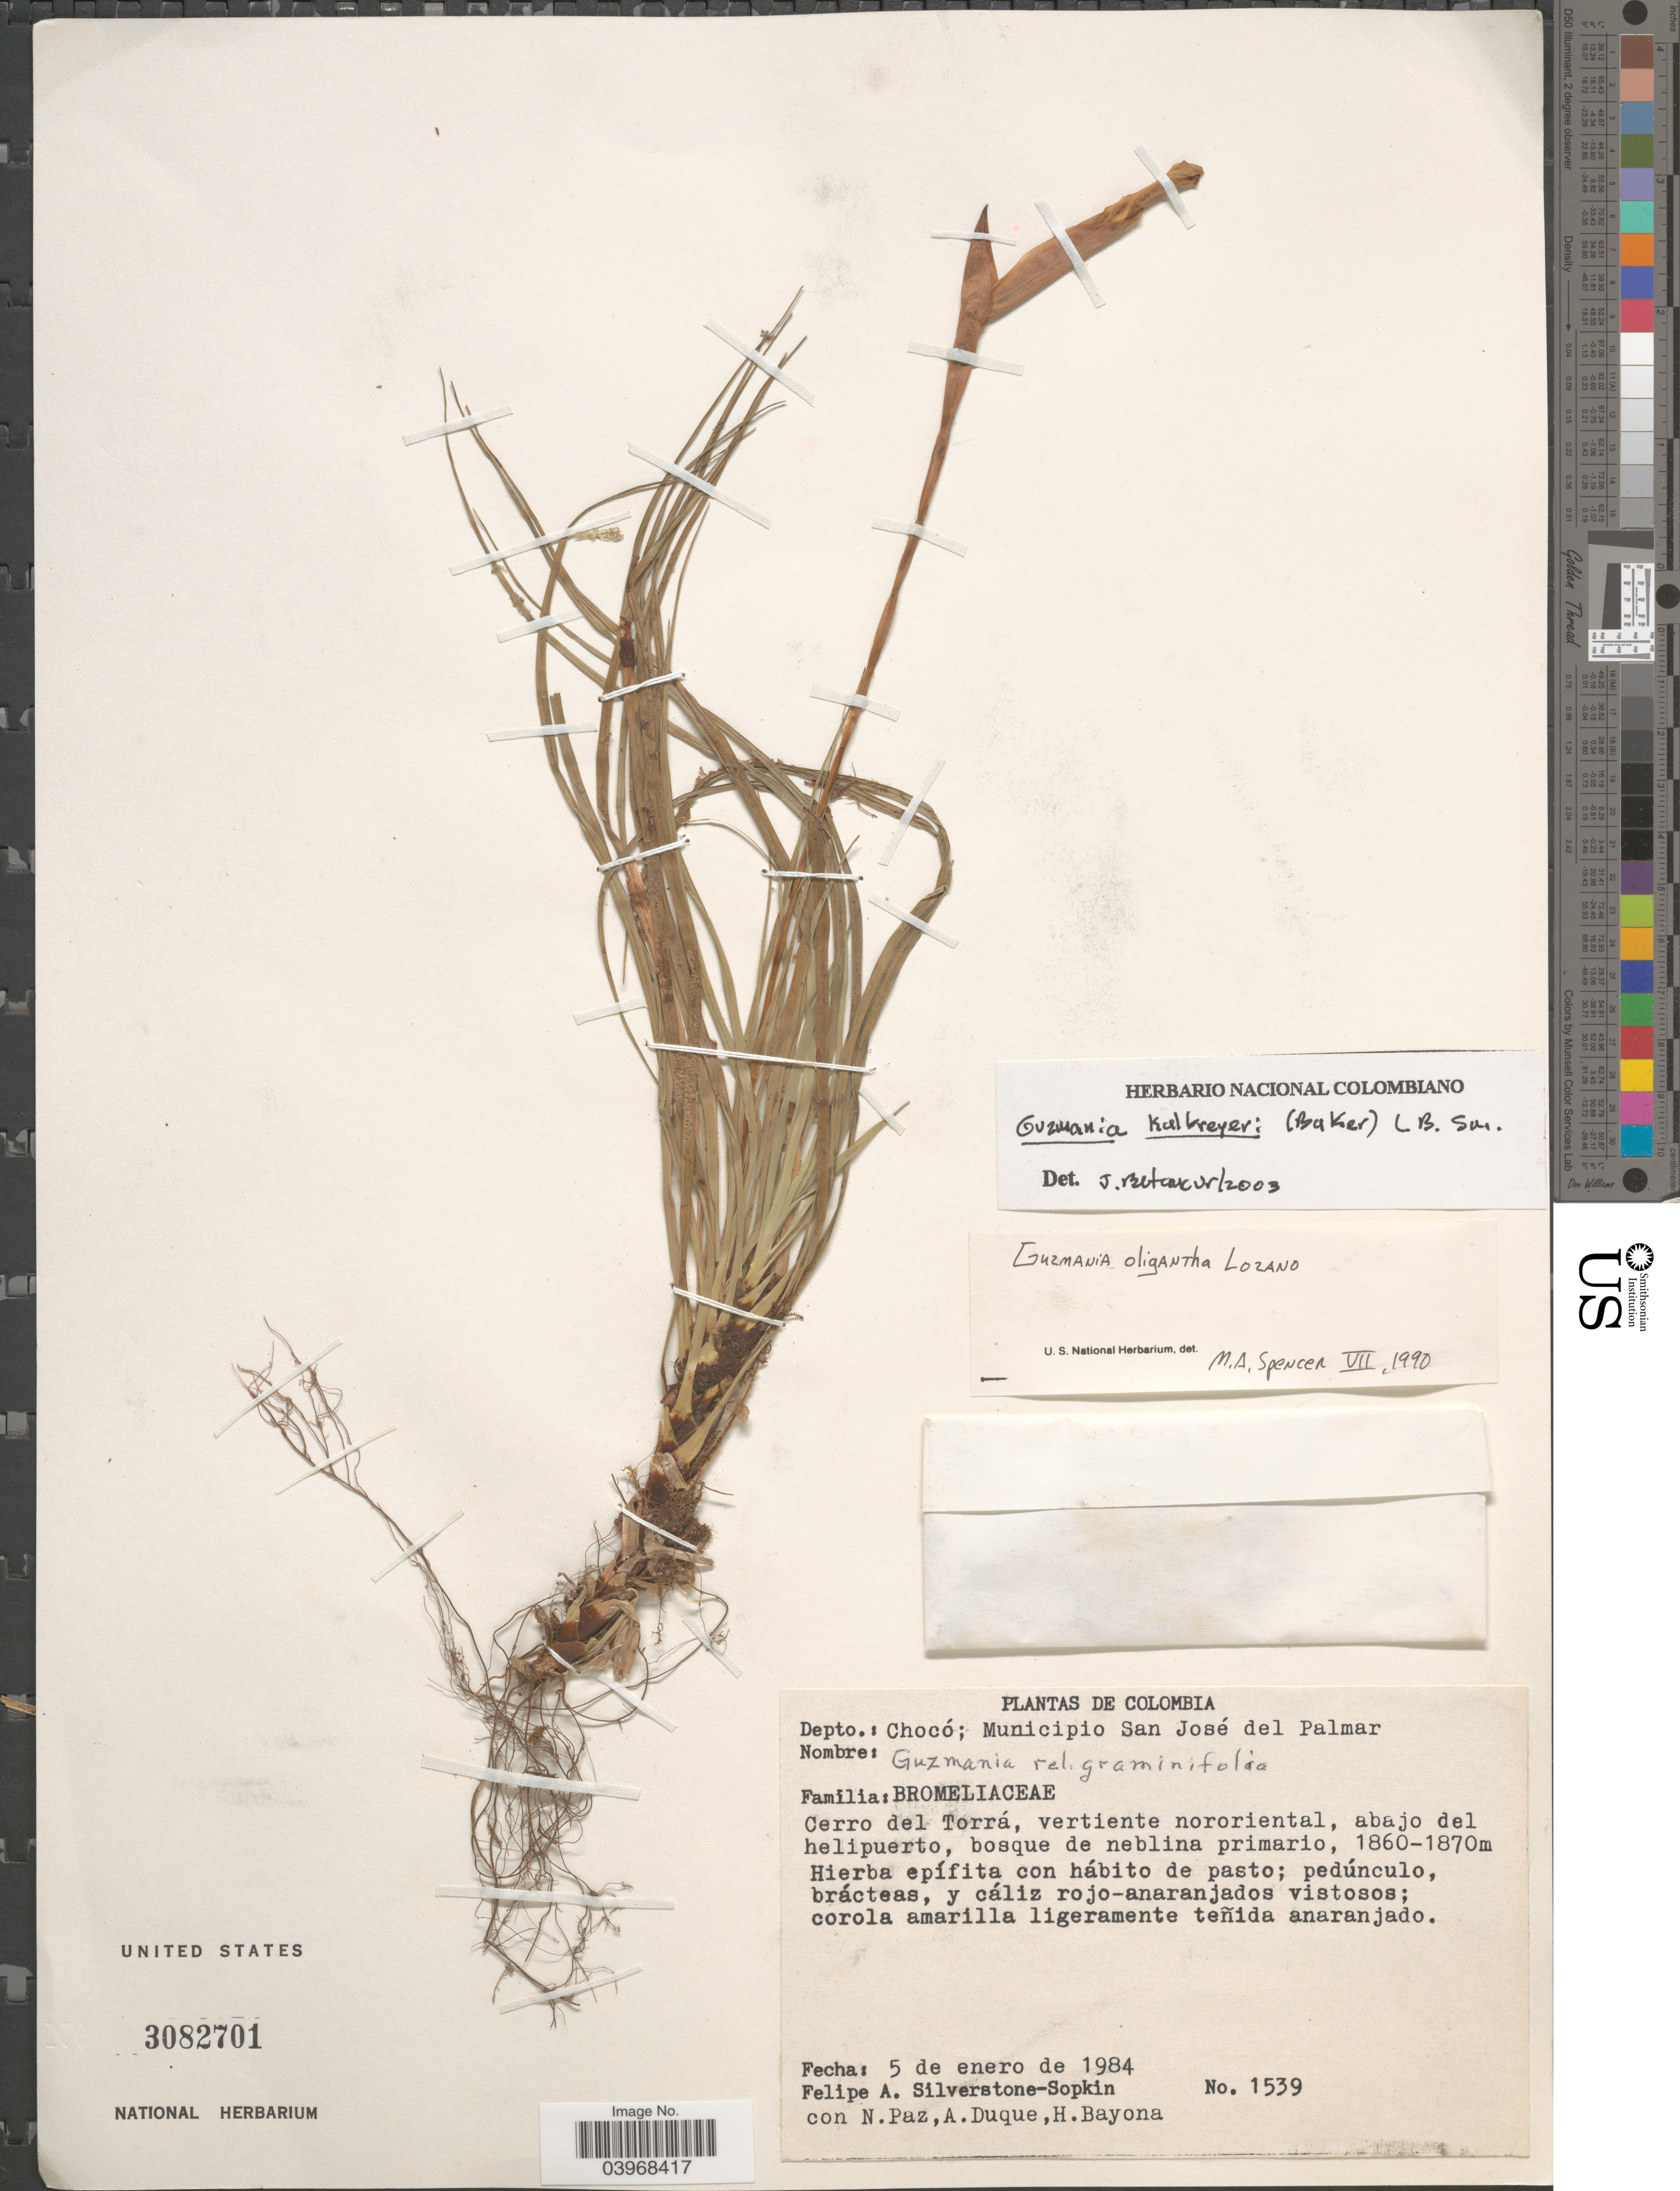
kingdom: Plantae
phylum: Tracheophyta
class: Liliopsida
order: Poales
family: Bromeliaceae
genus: Guzmania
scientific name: Guzmania kalbreyeri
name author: (Baker) L.B. Sm.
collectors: F. Silverstone-Sopkin, N. Paz, A. Duque & H. Bayona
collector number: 1539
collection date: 1984-01-05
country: Colombia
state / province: Chocó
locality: Depto.: Chocó; Municipio San José del Palmar. Cerro del Torrá, vertiente nororiental, abajo del helipuerto, bosque de neblina primario.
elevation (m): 1860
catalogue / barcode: US 3082701